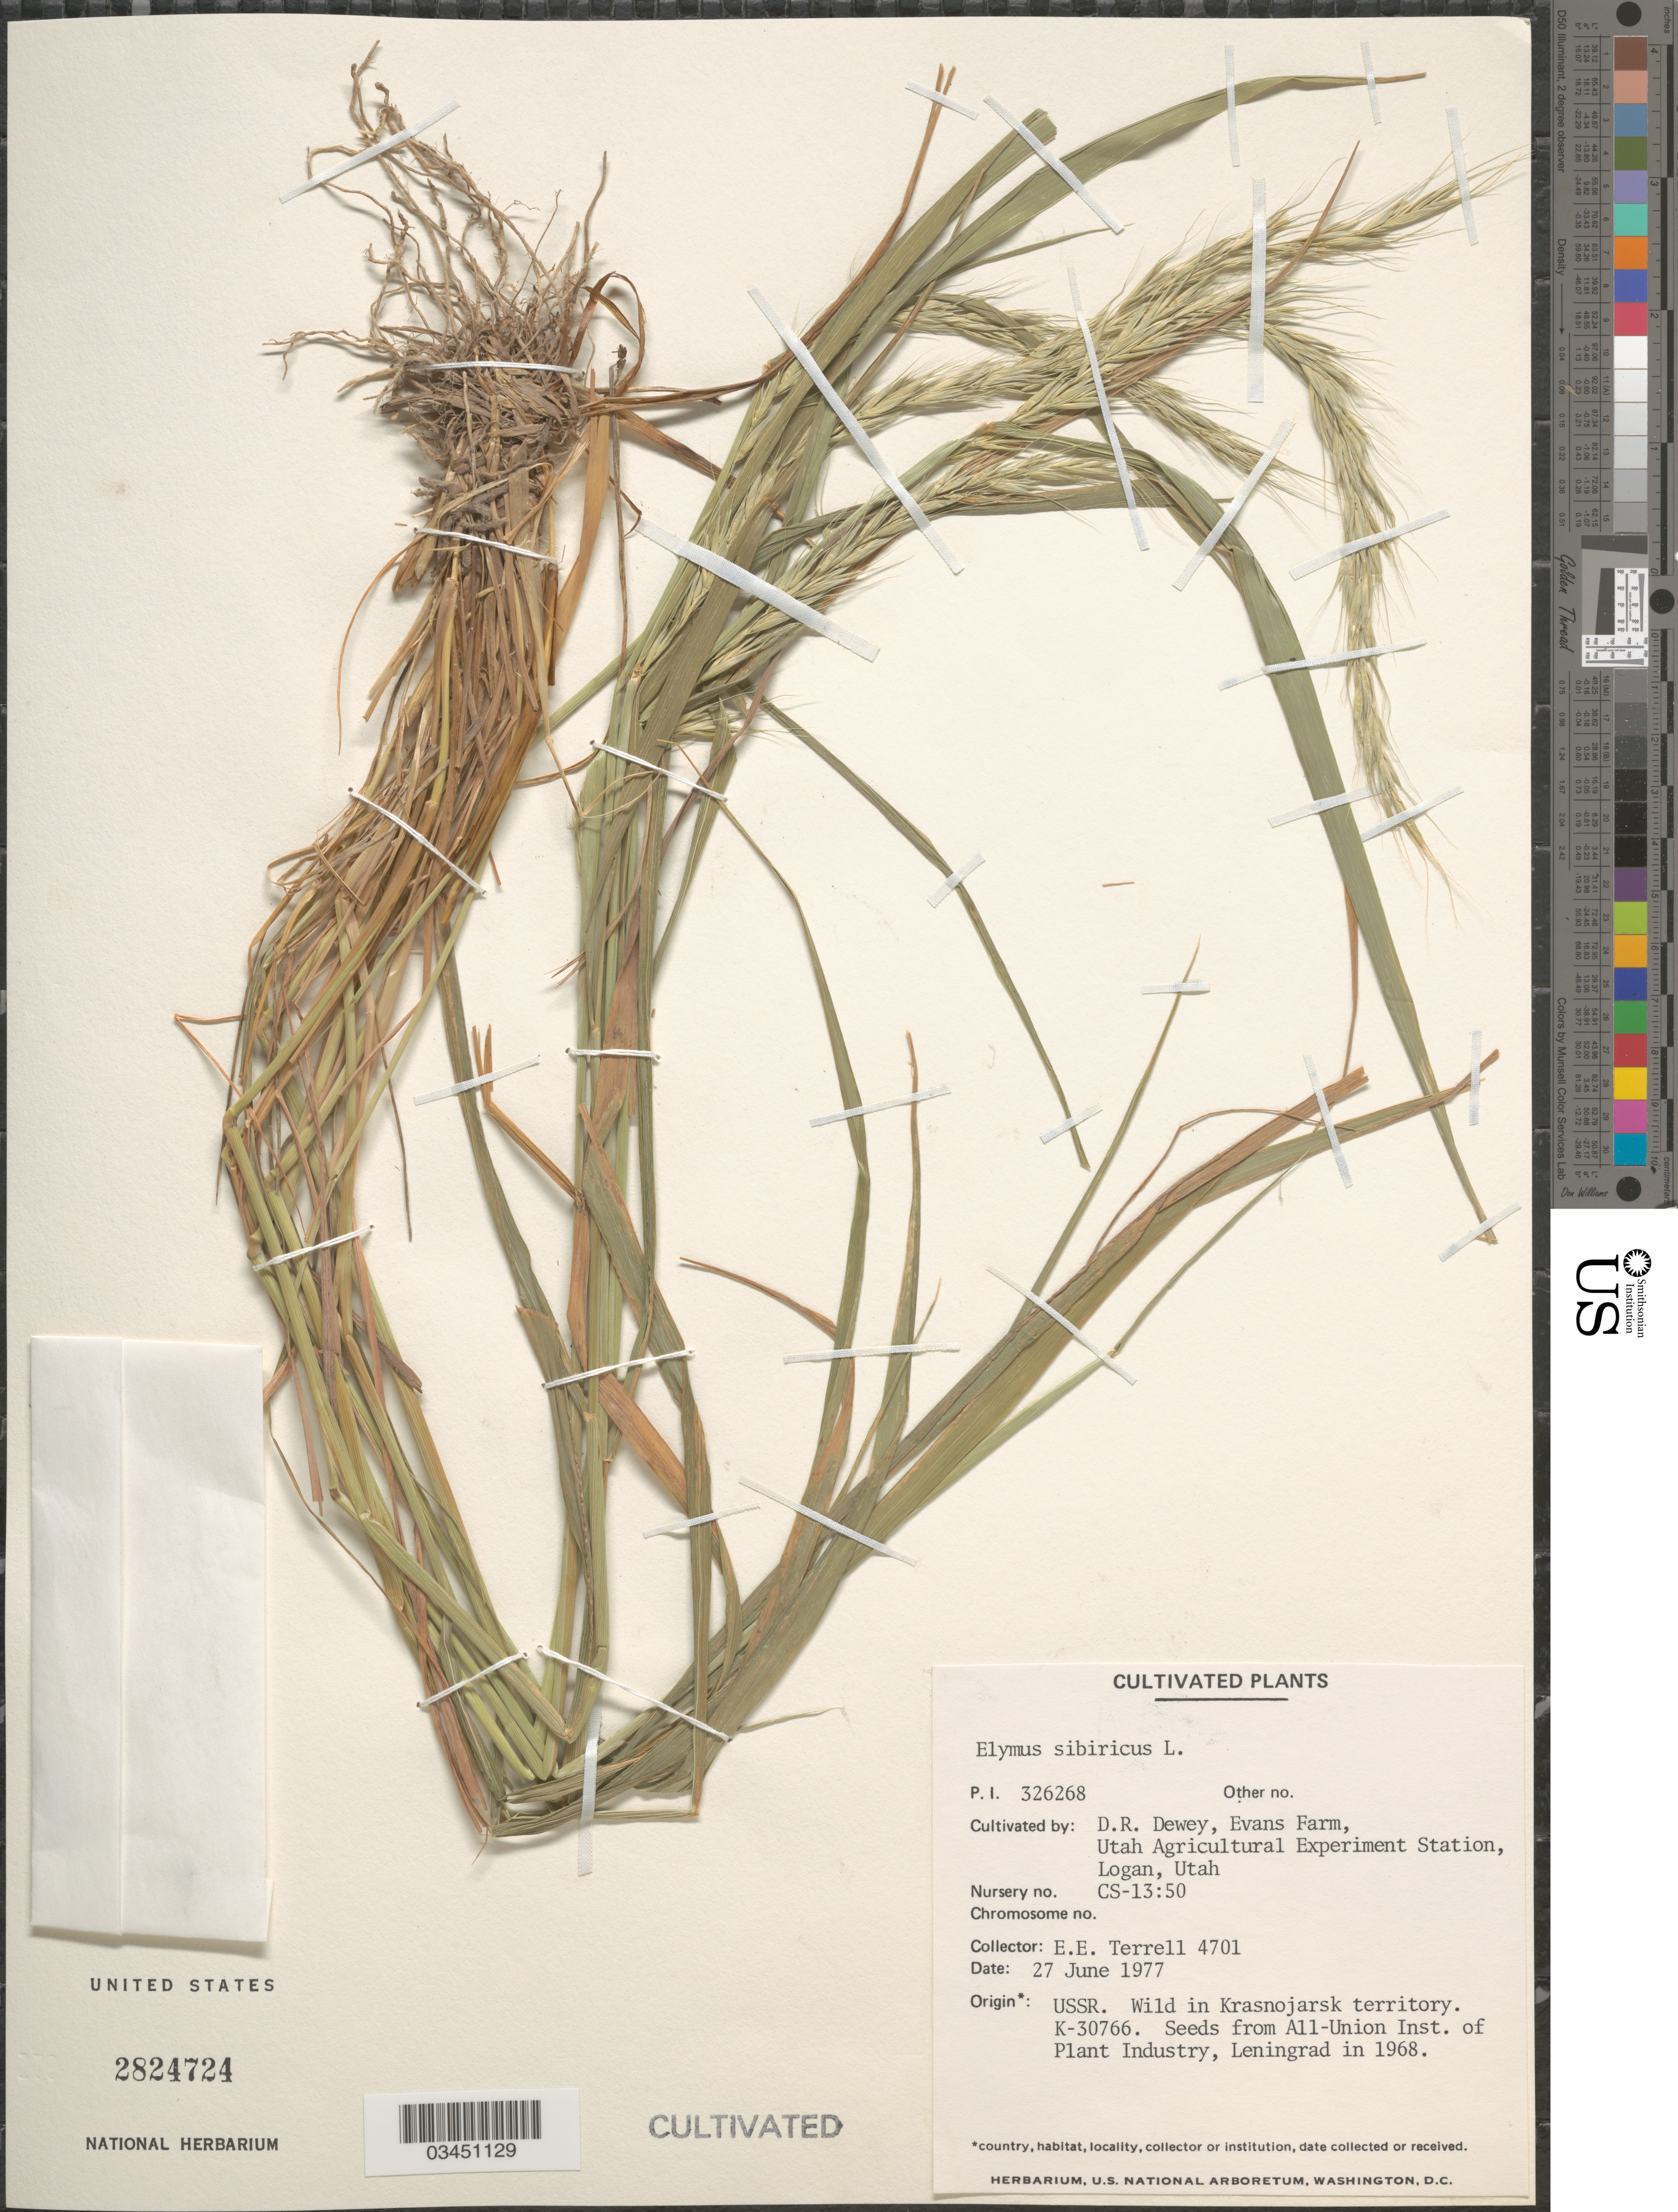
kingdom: Plantae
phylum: Tracheophyta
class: Liliopsida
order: Poales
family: Poaceae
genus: Elymus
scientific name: Elymus sibiricus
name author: L.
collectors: D. Dewey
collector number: PI326268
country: United States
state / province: Utah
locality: Evans Farm, Utah Agricultural Experiment Station, Logan. Nursery no. CS-13:50.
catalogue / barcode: US 2824724